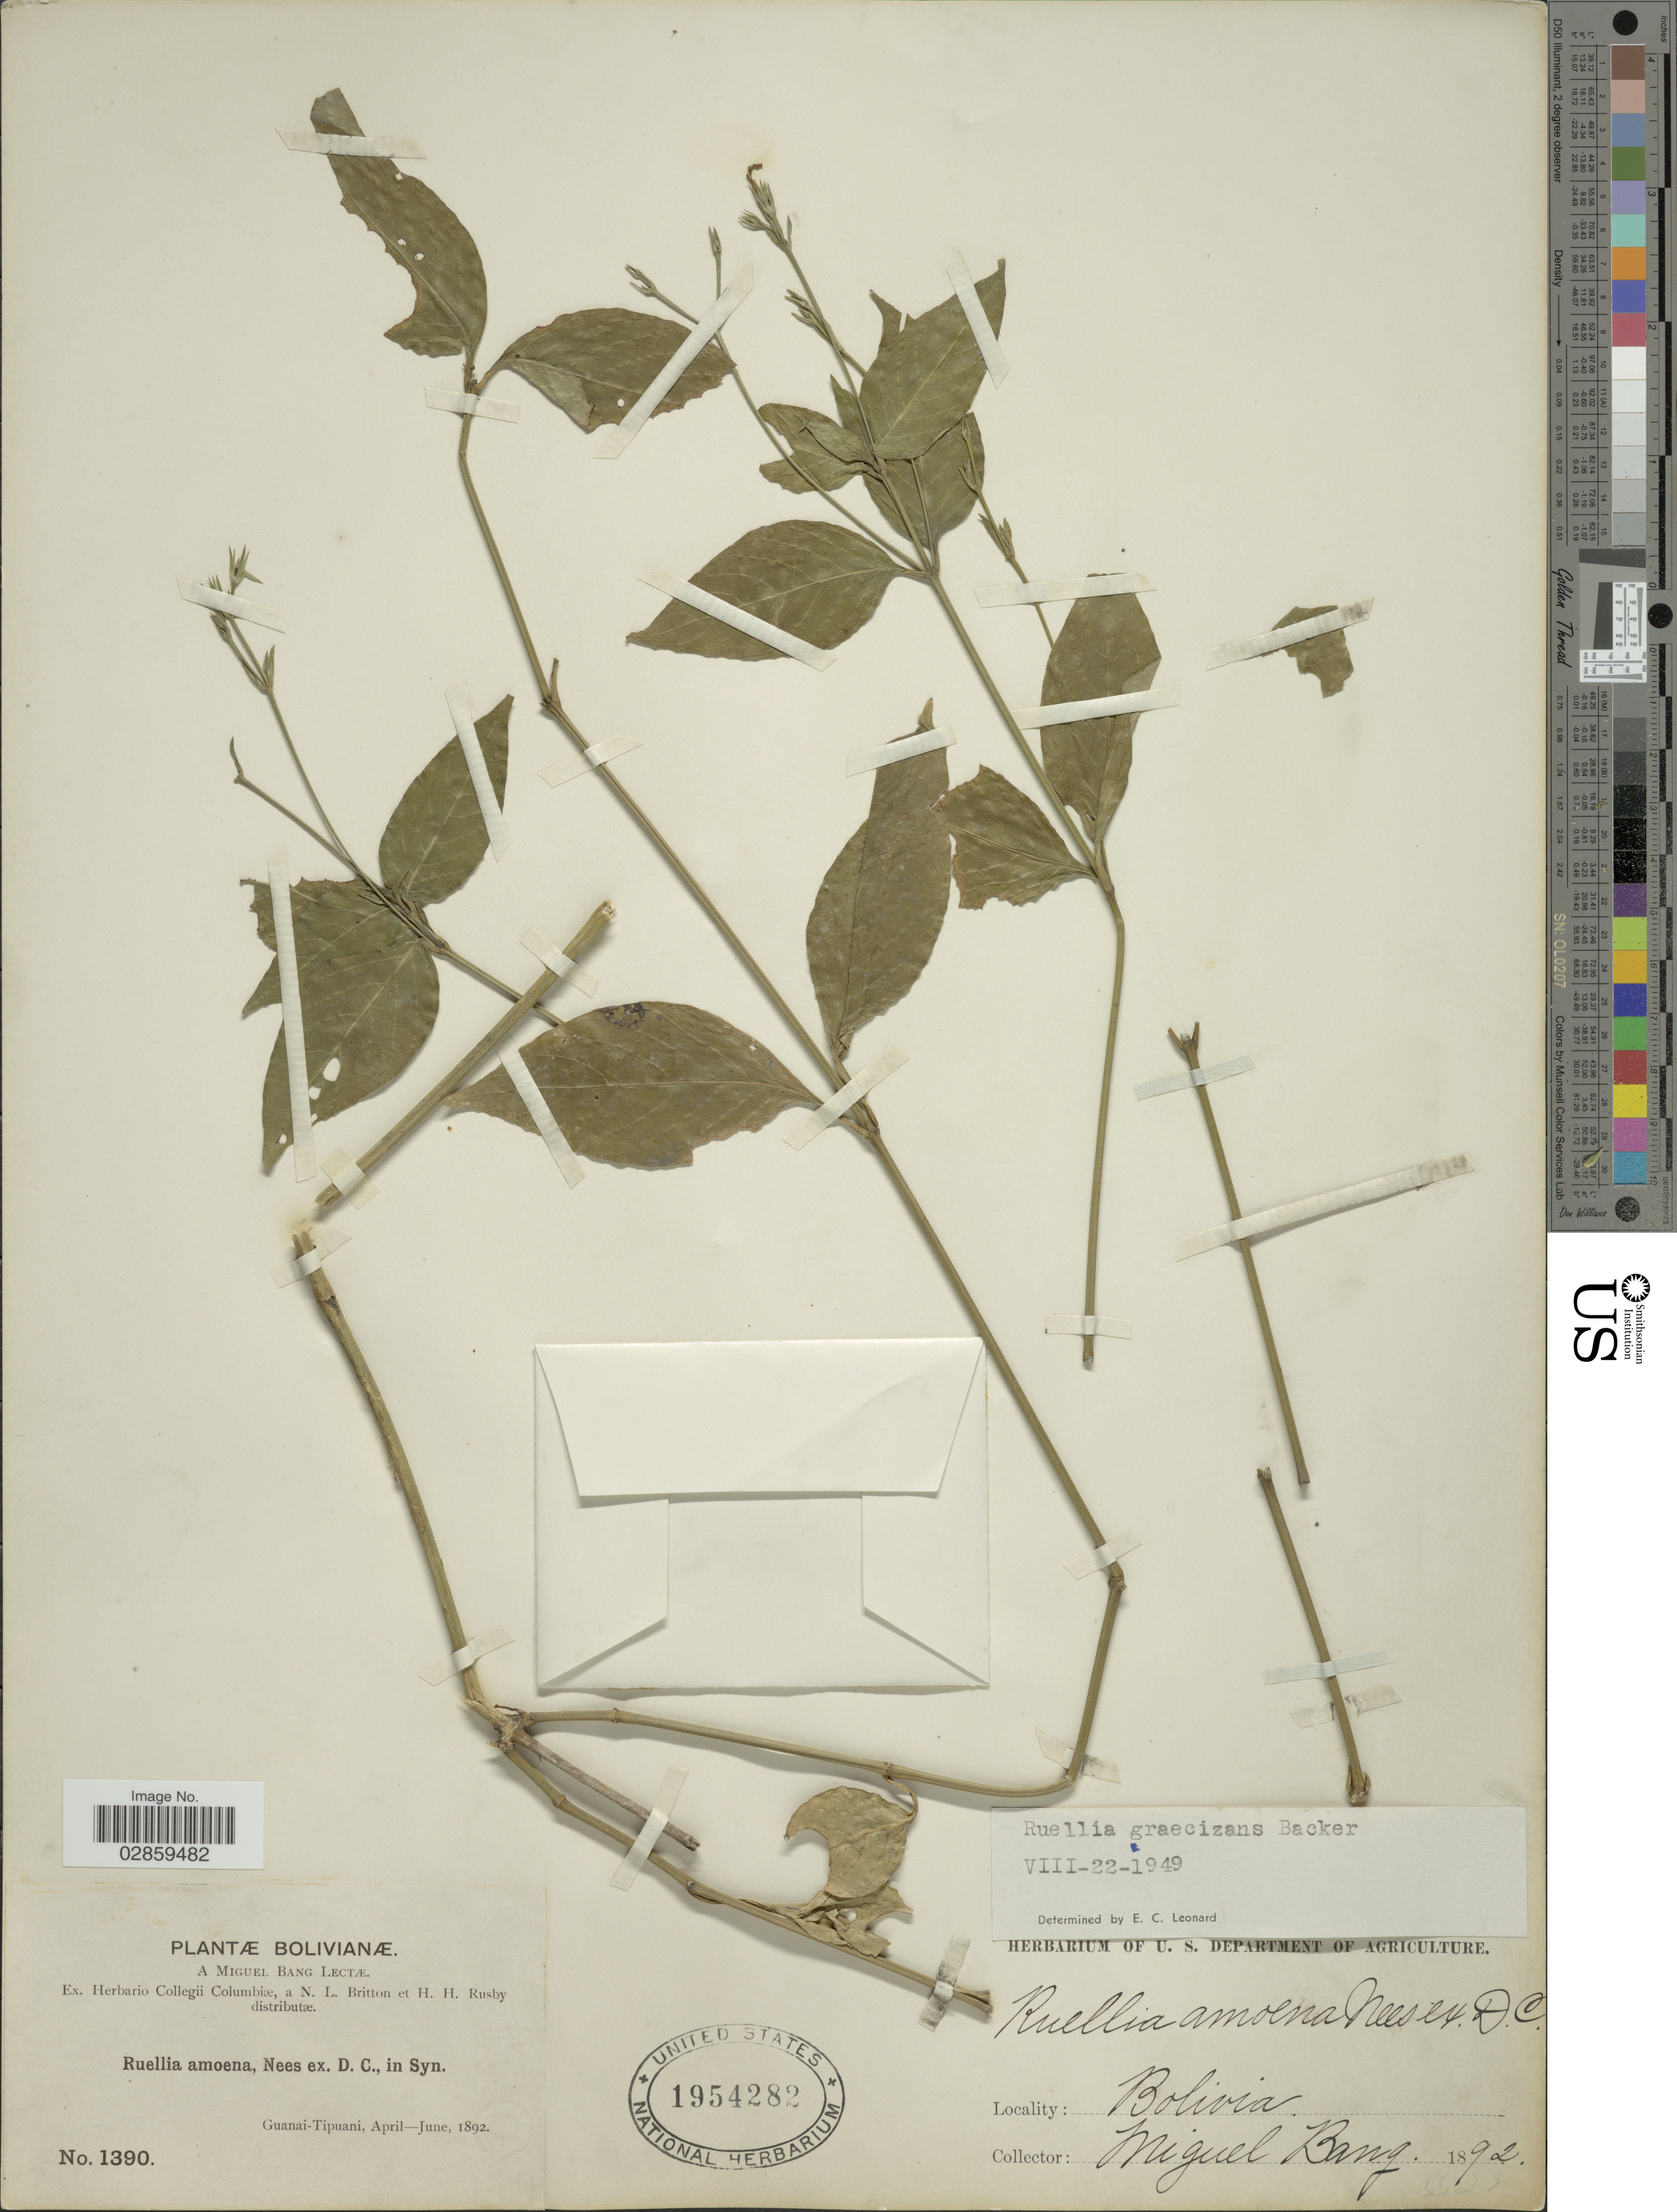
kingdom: Plantae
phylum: Tracheophyta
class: Magnoliopsida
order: Lamiales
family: Acanthaceae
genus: Ruellia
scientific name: Ruellia brevifolia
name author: (Pohl) C. Ezcurra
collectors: M. Bang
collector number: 1390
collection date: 1892-04/1892-06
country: Bolivia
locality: Guanai-Tipuani.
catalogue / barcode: US 1954282